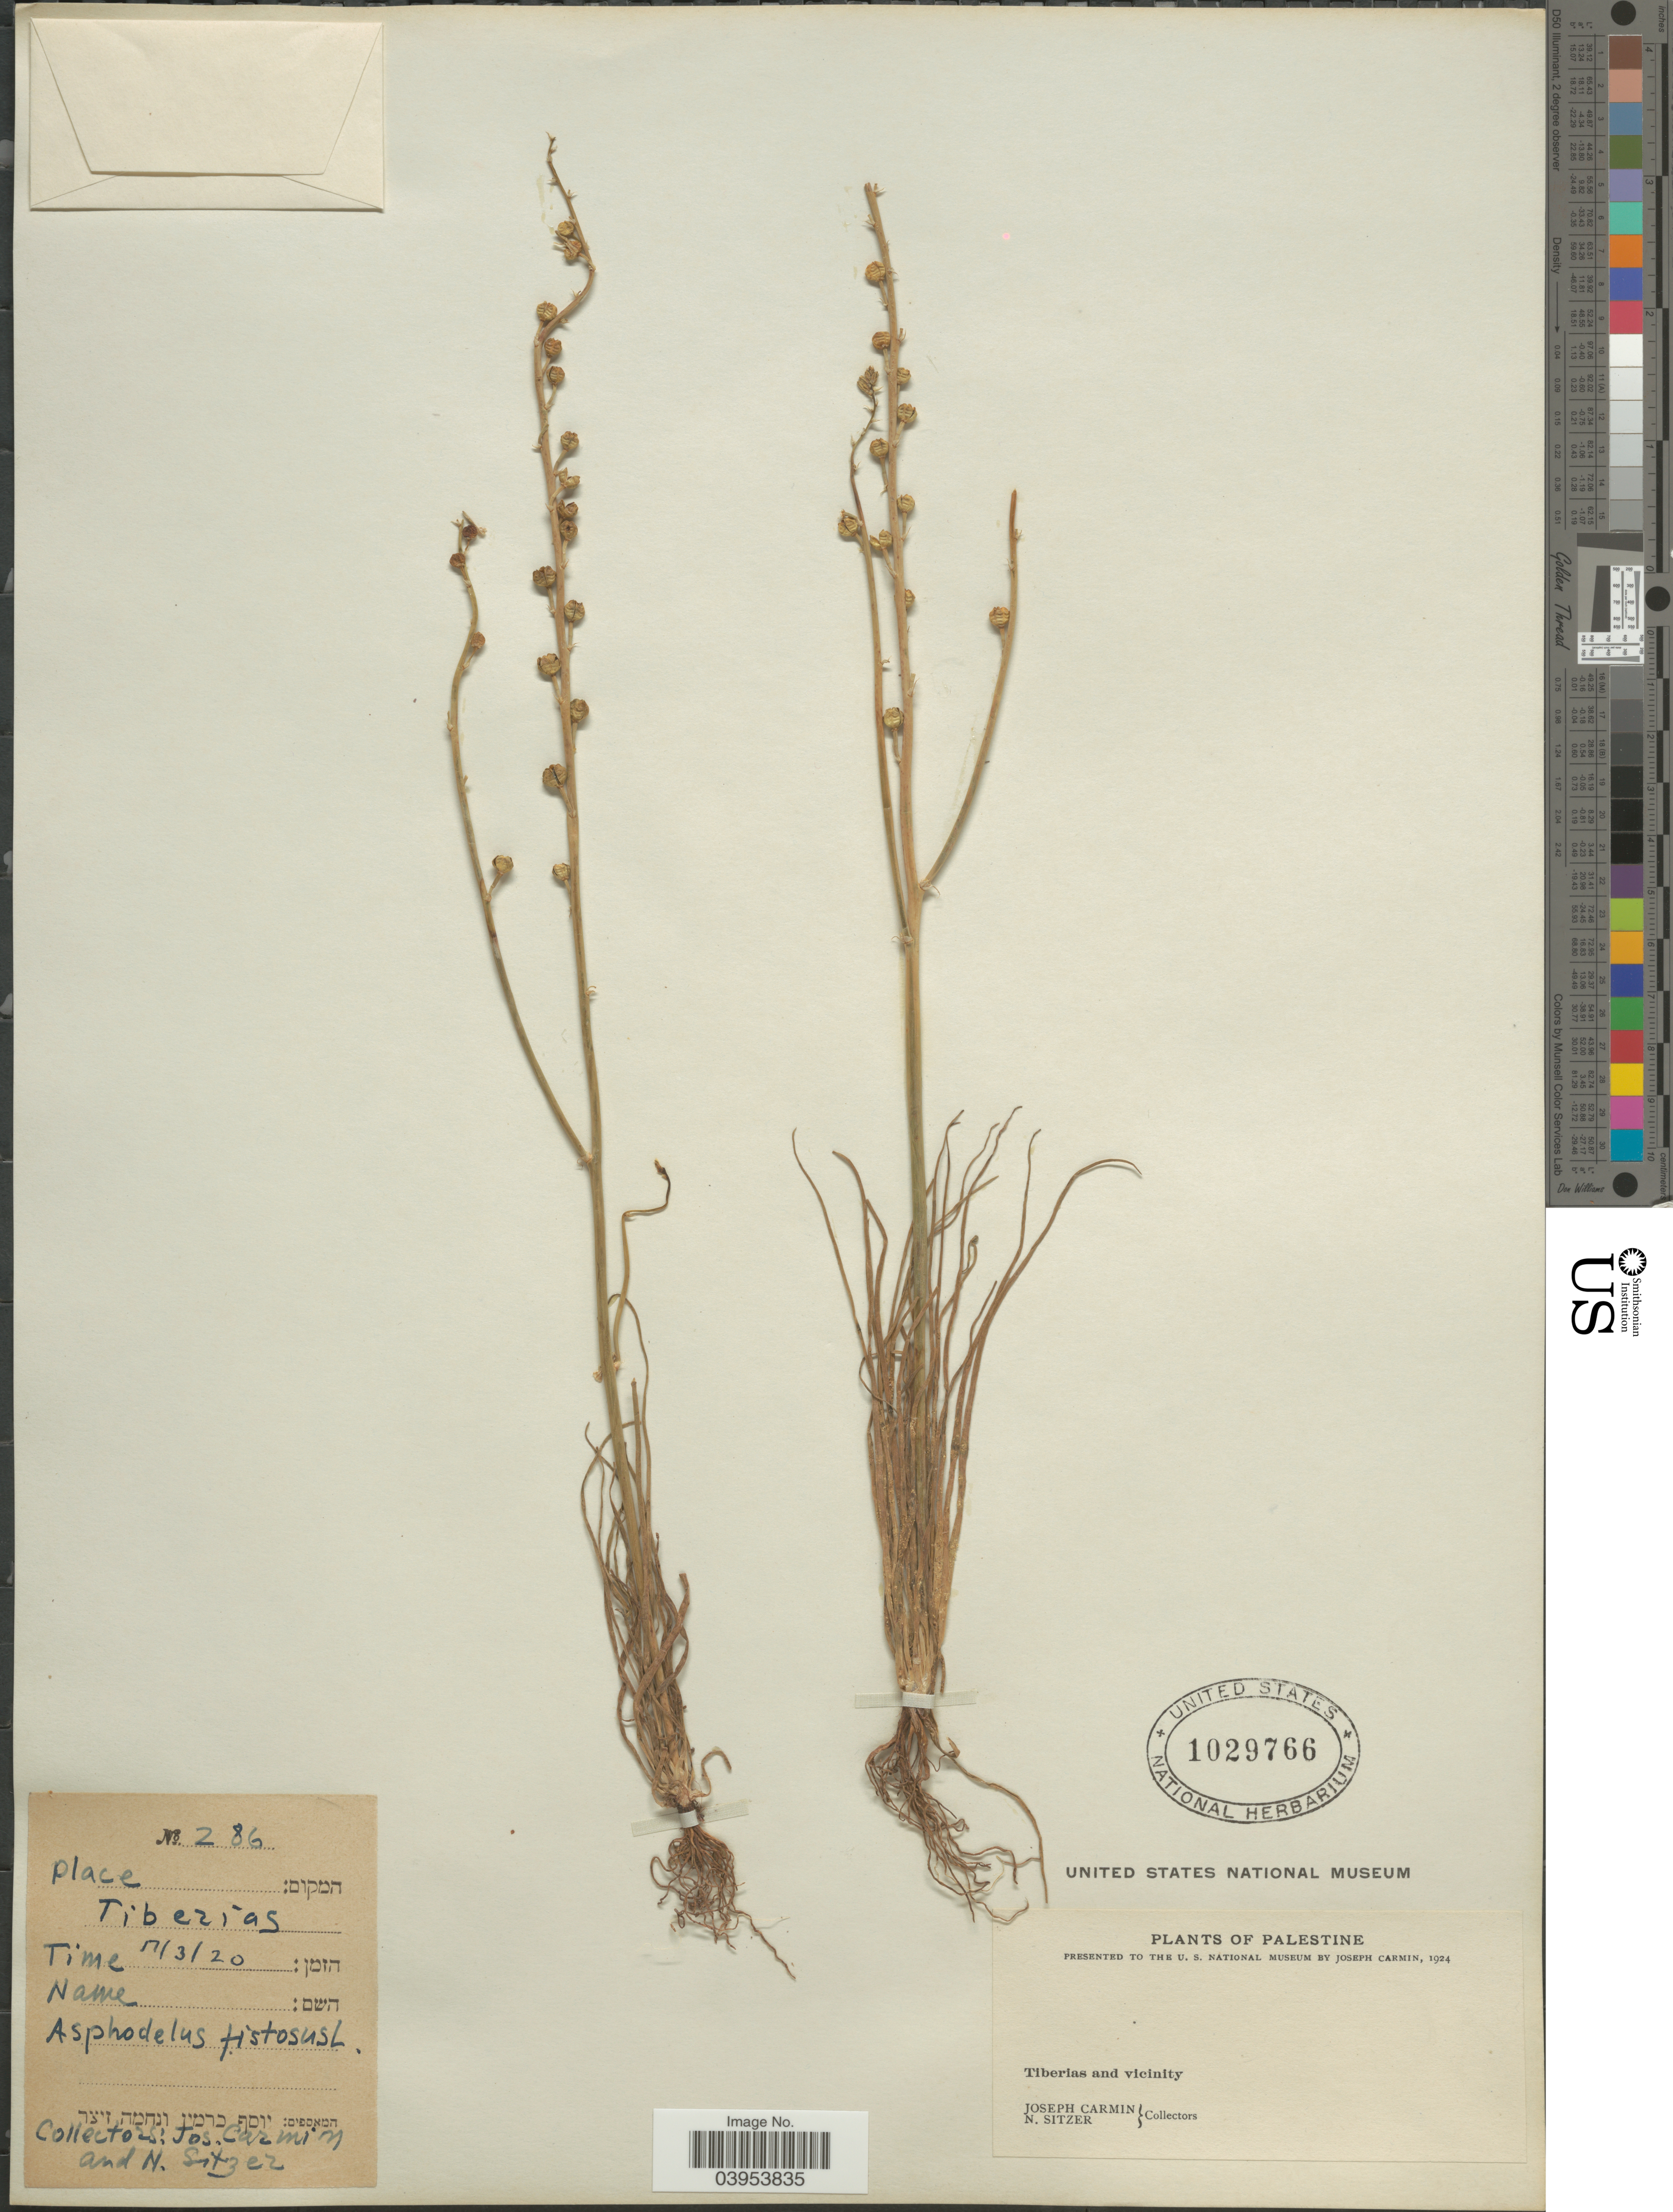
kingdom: Plantae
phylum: Tracheophyta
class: Liliopsida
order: Asparagales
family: Asphodelaceae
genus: Asphodelus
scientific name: Asphodelus fistulosus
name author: L.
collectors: J. Carmin & N. Sitzer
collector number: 286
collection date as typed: Transcribed d/m/y: 17/3/20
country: Israel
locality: Palestine. Tiberias and vicinity.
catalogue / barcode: US 1029766